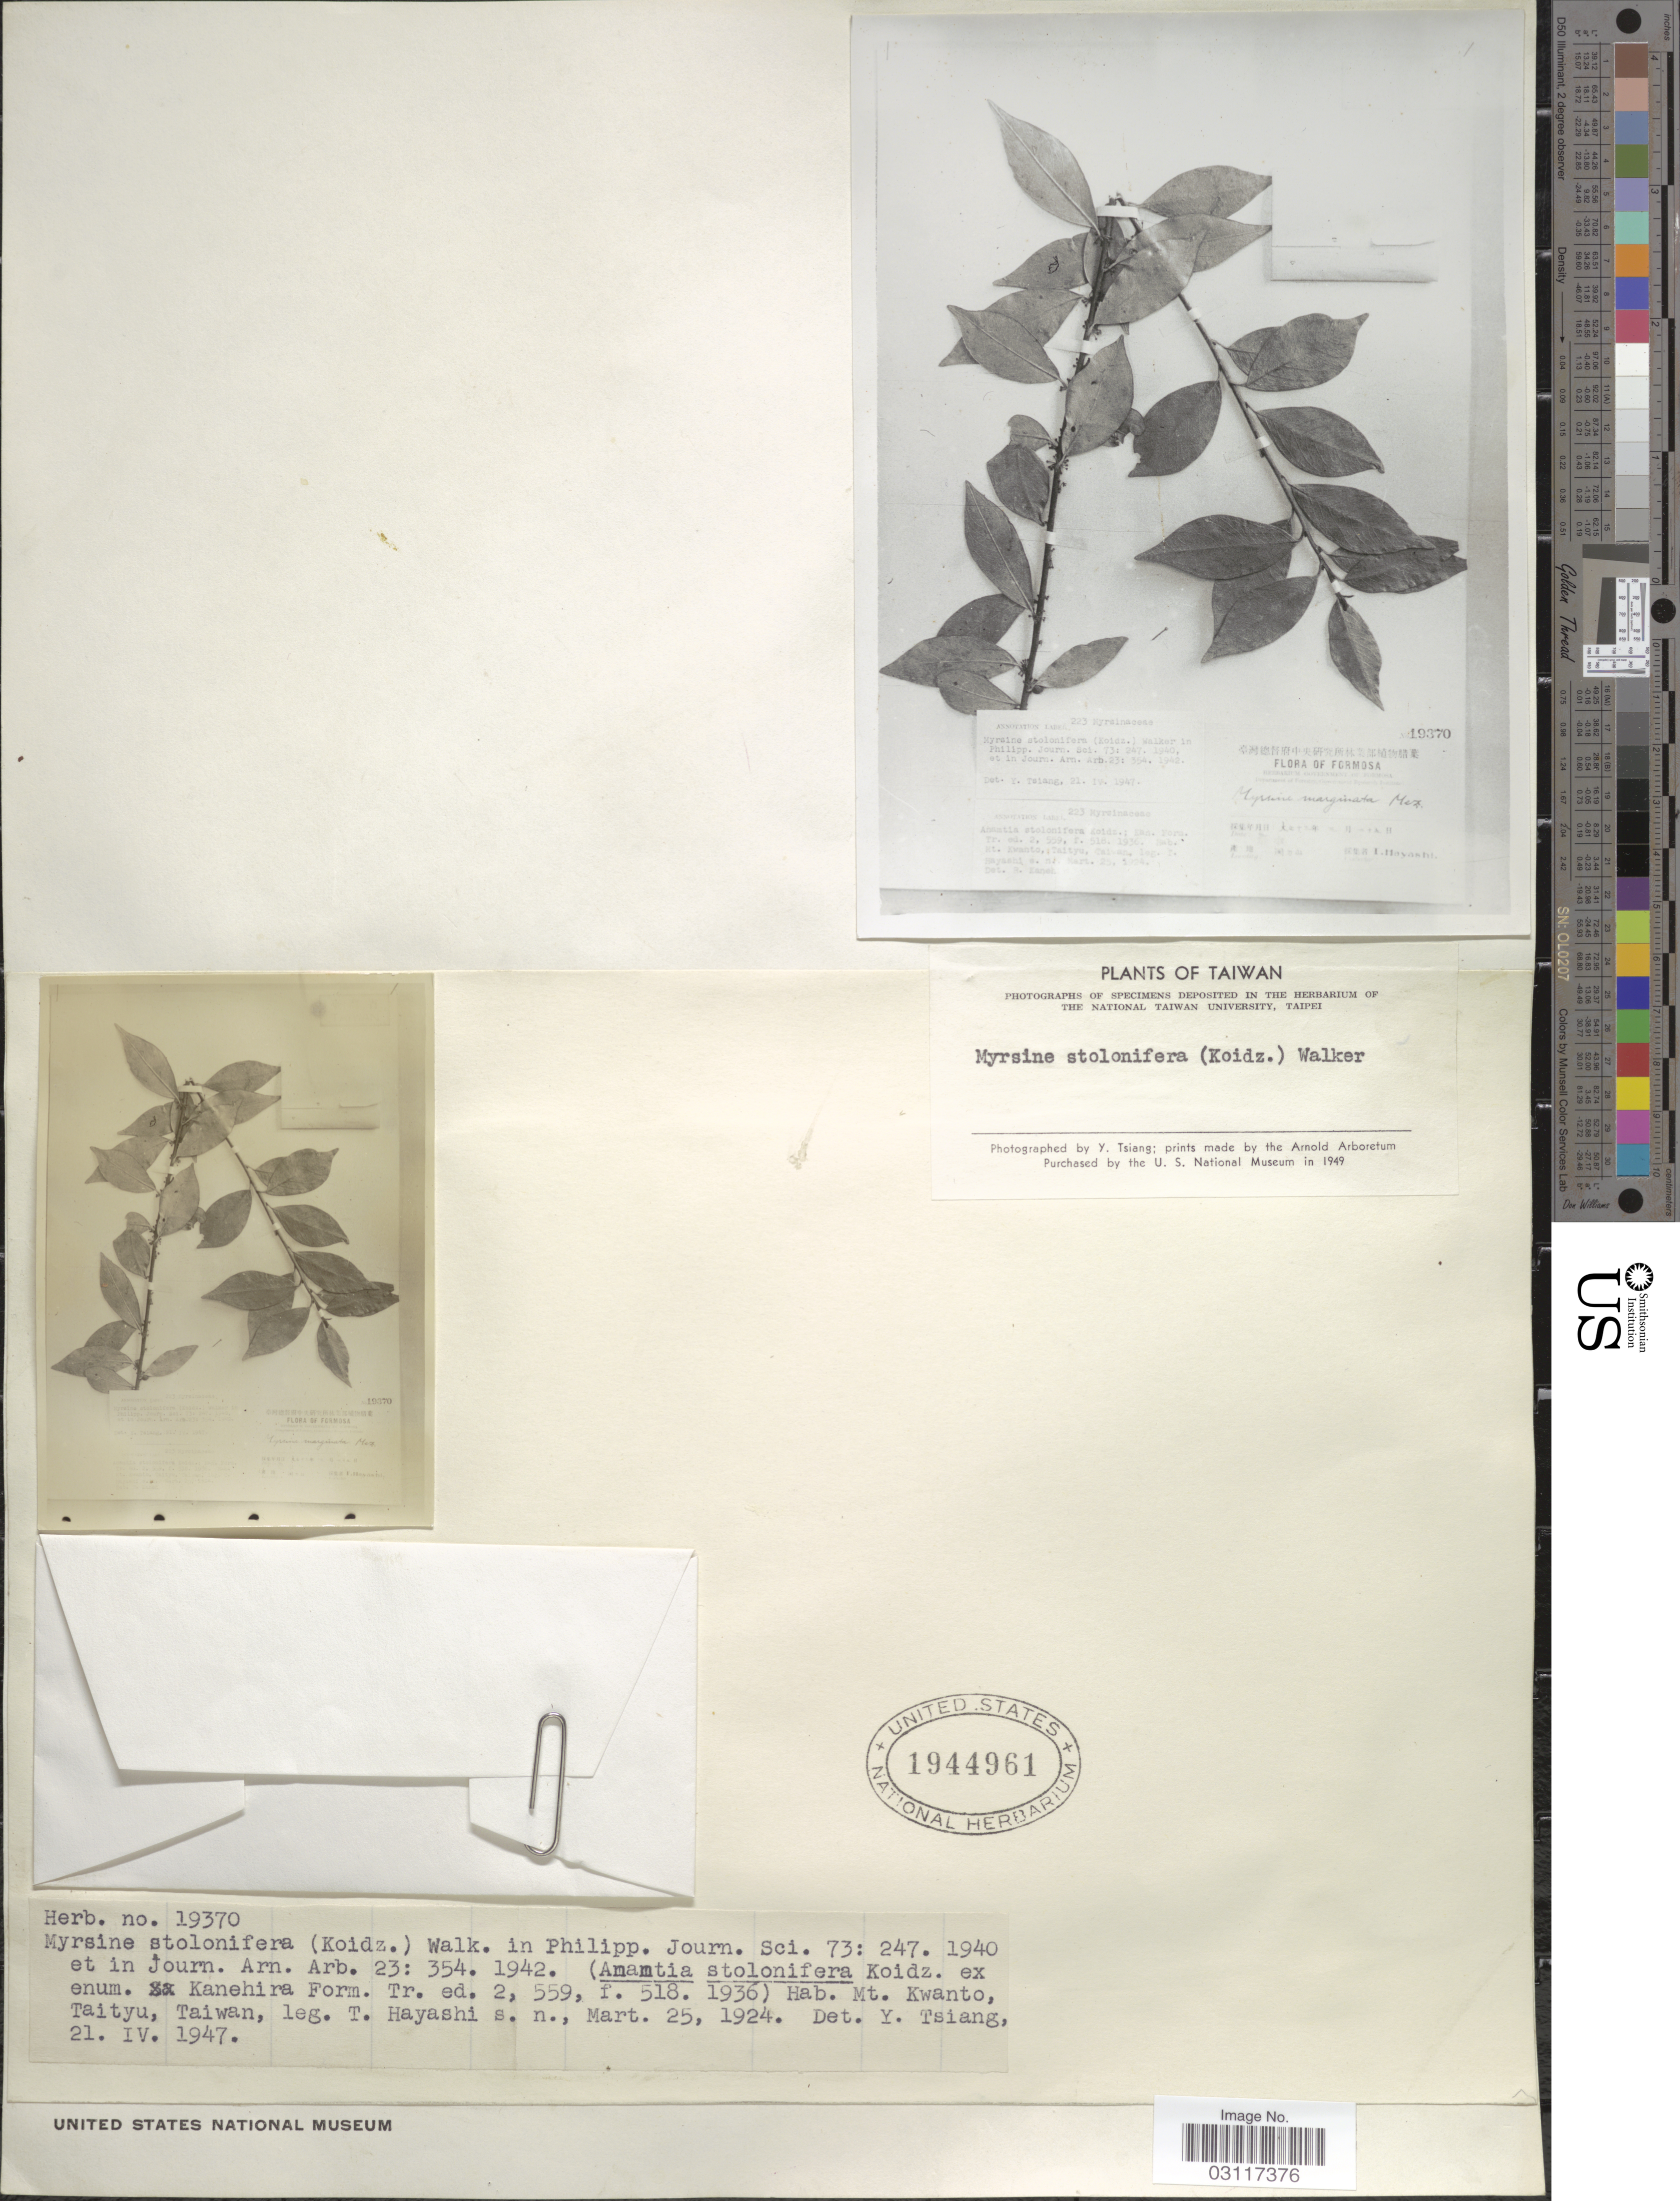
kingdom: Plantae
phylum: Tracheophyta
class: Magnoliopsida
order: Ericales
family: Primulaceae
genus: Myrsine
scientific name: Myrsine stolonifera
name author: (Koidzumi) E. Walker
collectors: T. Hayashi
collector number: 19370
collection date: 1924-03-25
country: Taiwan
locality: Formosa, Mt. Kwanto, Taityu, Taiwan.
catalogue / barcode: US 1944961